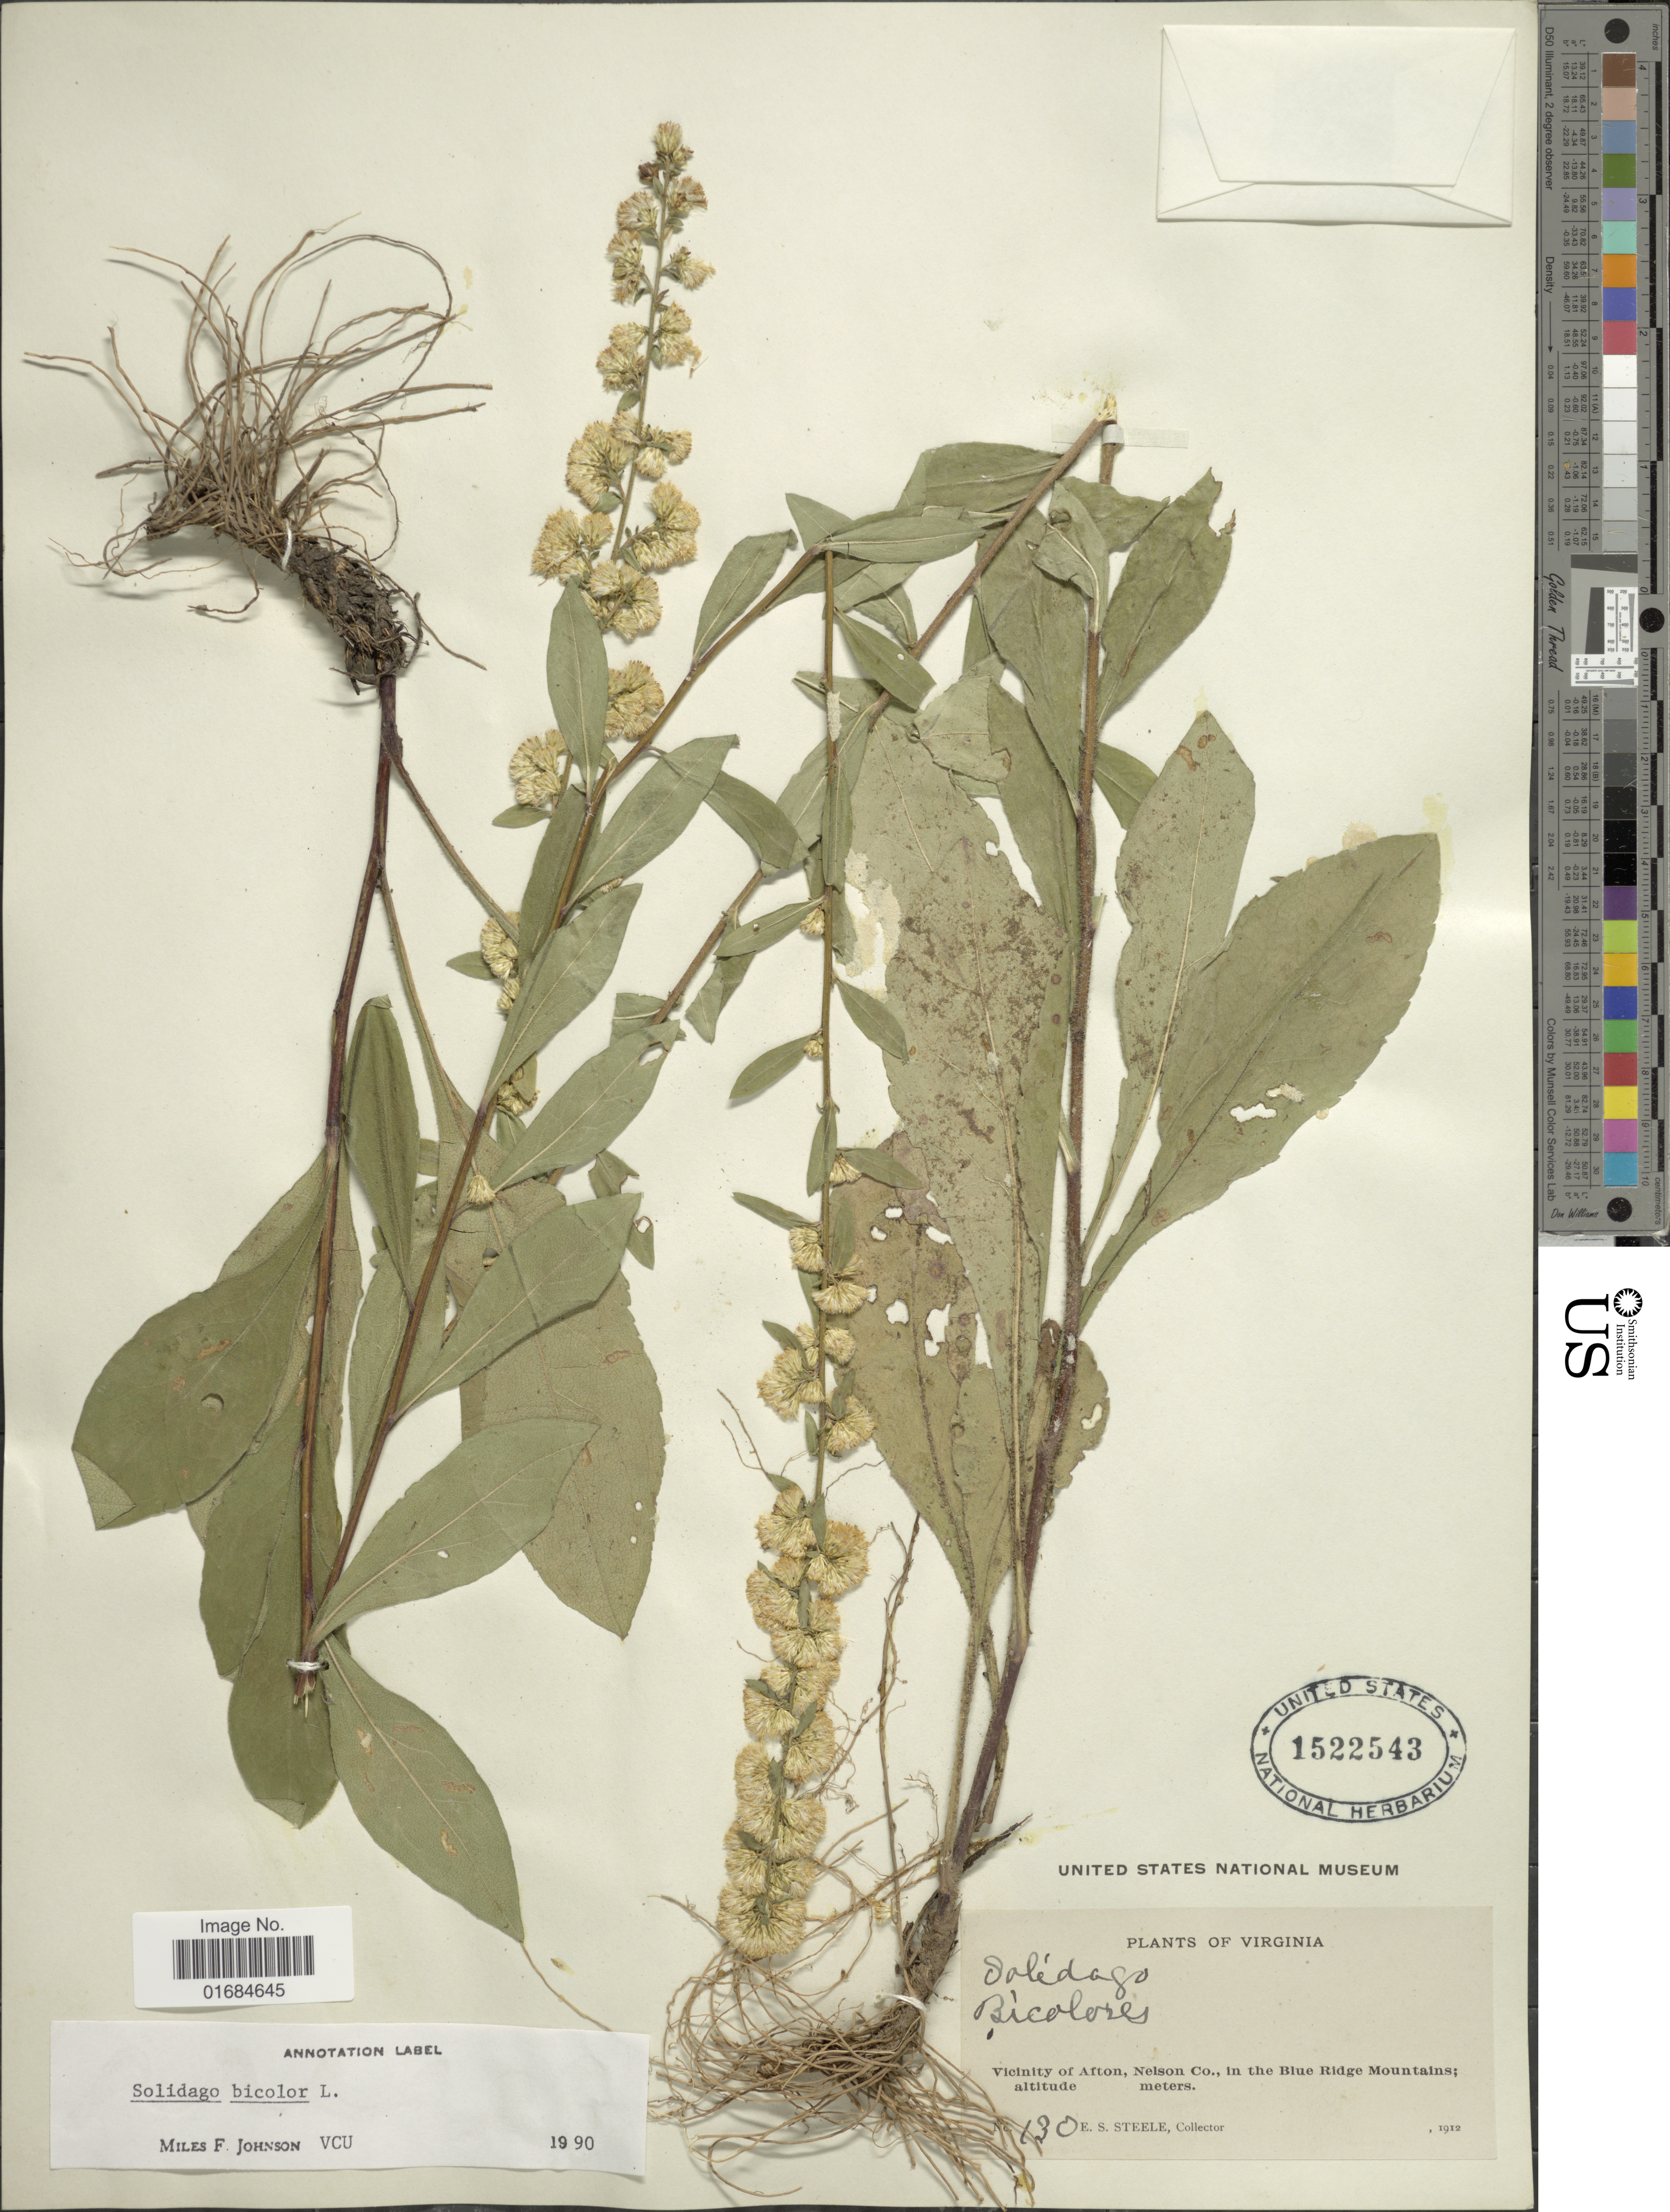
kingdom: Plantae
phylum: Tracheophyta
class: Magnoliopsida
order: Asterales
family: Asteraceae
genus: Solidago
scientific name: Solidago bicolor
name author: L.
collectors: E. Steele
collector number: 130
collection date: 1912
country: United States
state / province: Virginia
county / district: Nelson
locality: Virginia, Vicinity of Afton, Nelson Co., In the Blue Ridge Mountains.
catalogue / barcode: US 1522543